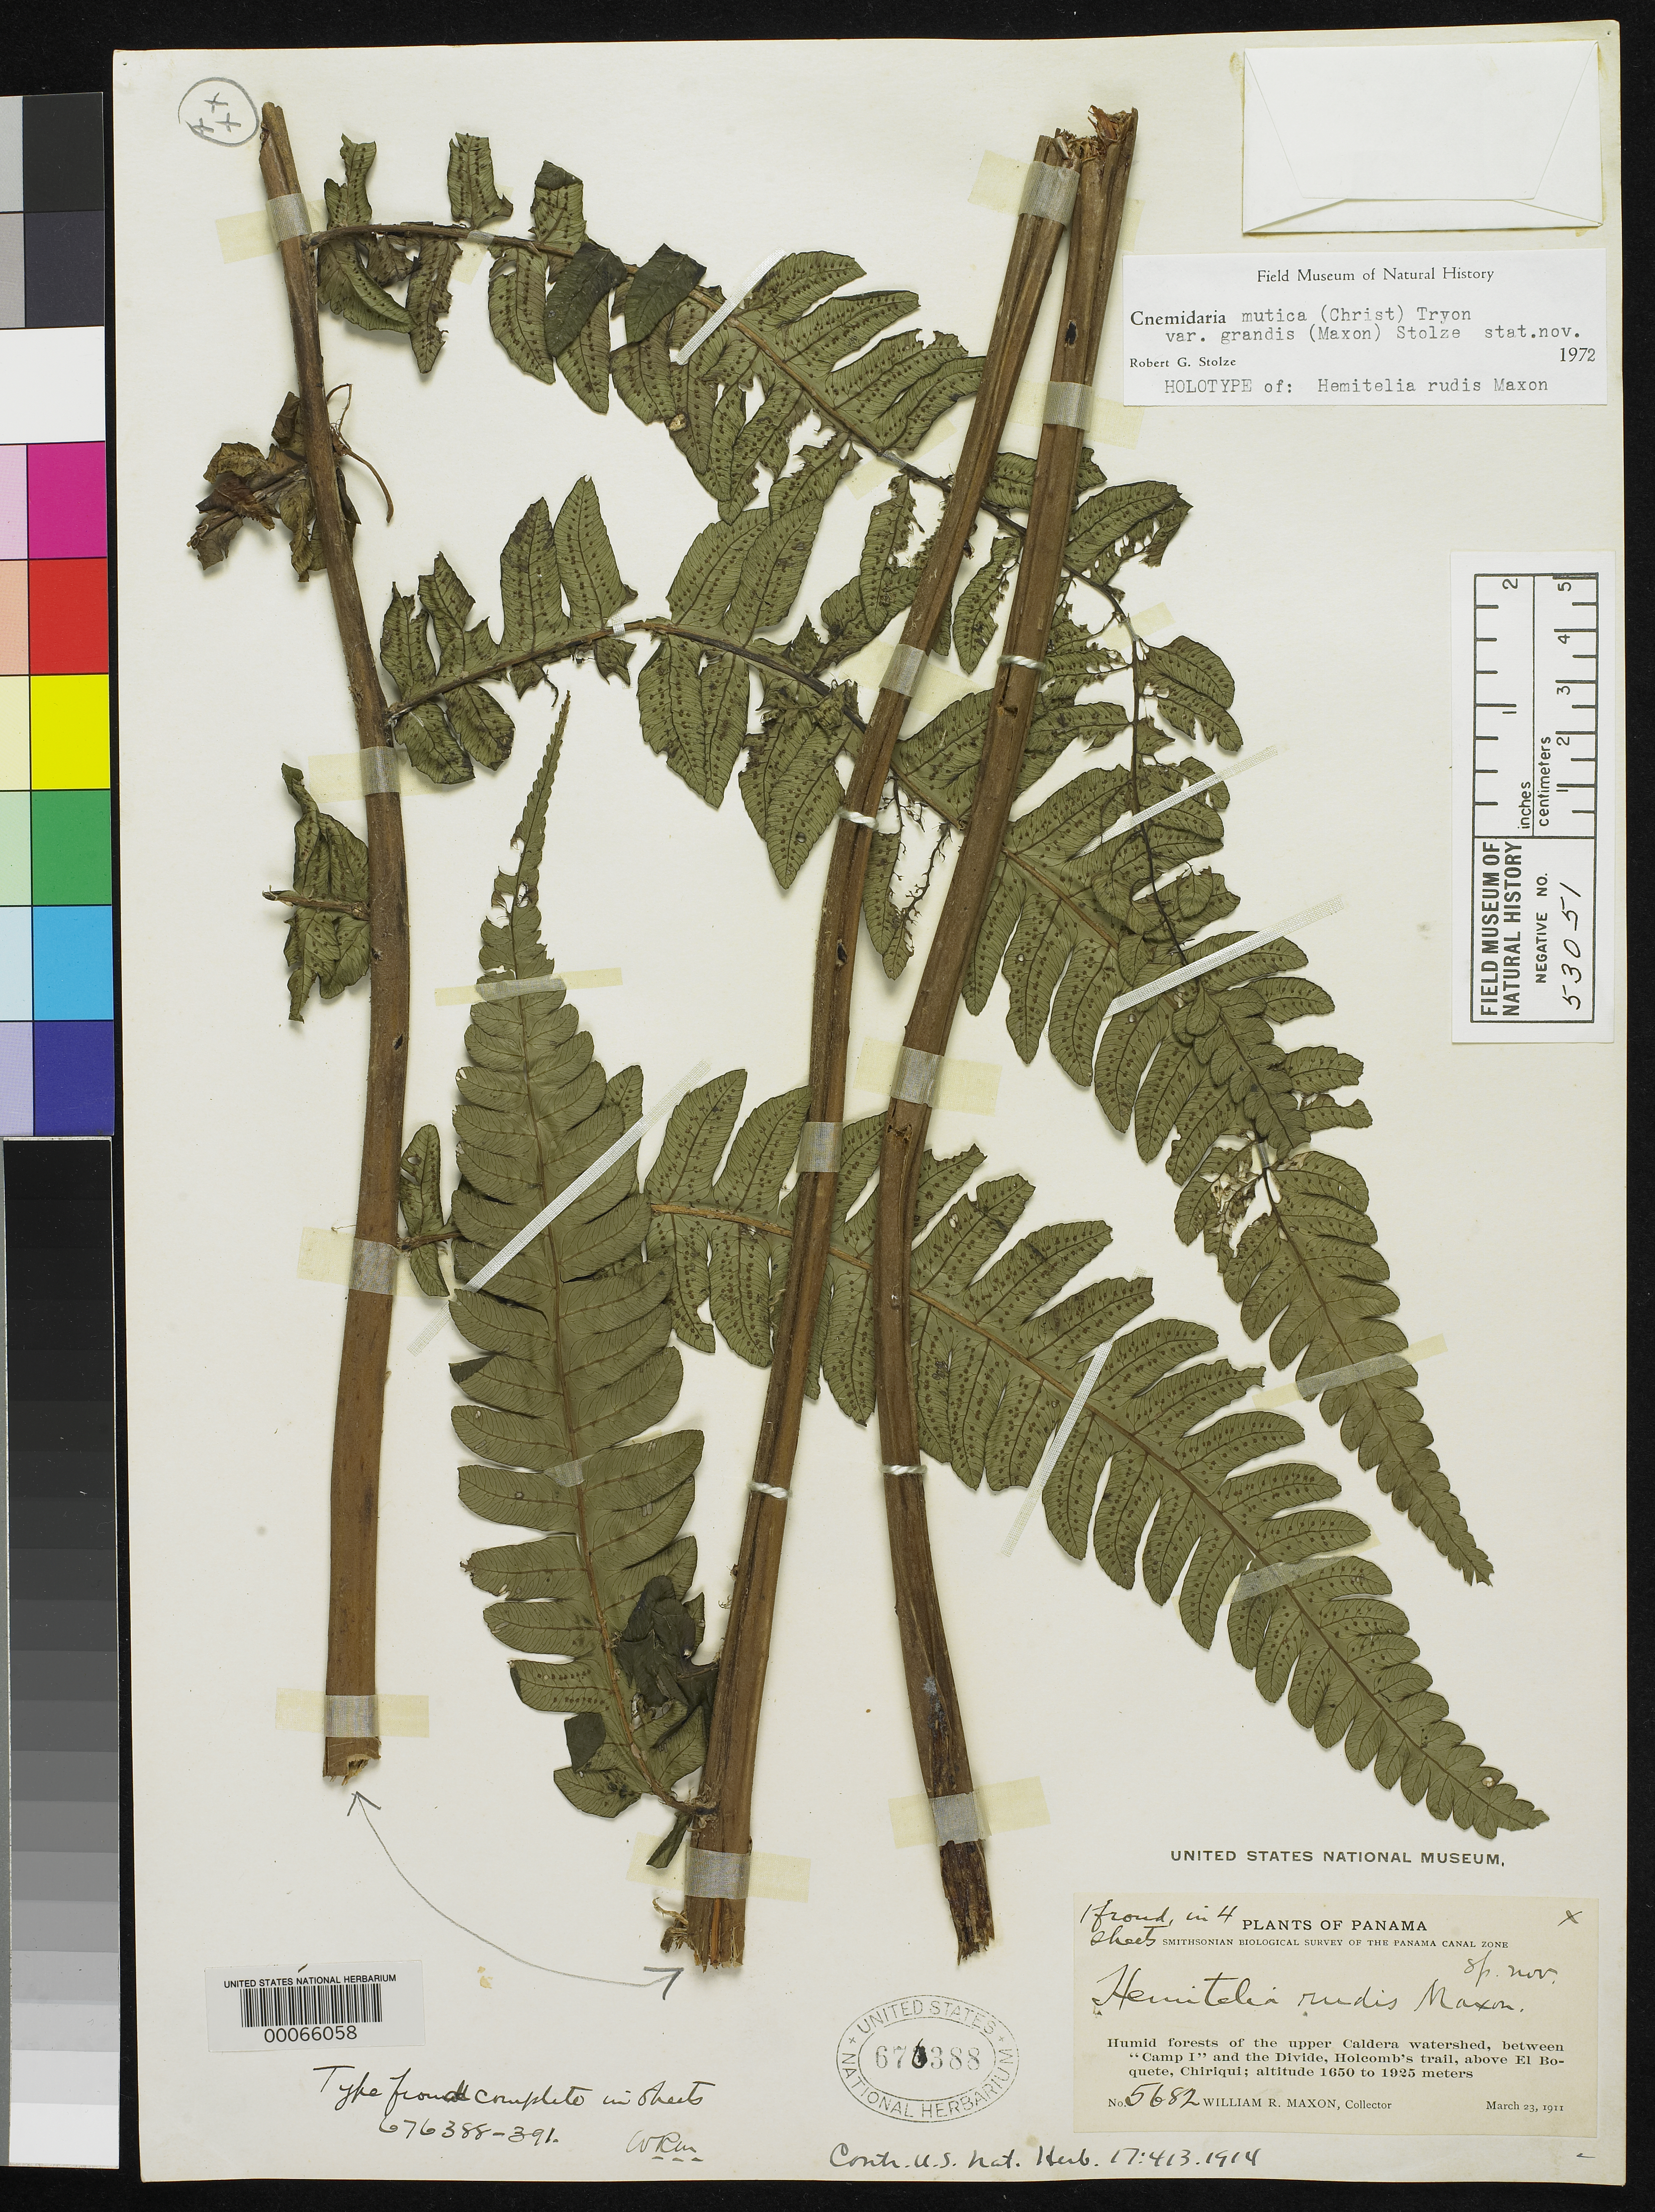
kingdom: Plantae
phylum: Tracheophyta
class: Polypodiopsida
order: Cyatheales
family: Cyatheaceae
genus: Hemitelia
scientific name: Hemitelia rudis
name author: Maxon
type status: Holotype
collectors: W. R. Maxon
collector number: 5682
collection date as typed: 23 Mar 1911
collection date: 1911-03-23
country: Panama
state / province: Chiriquí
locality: Upper Caldera River, between Camp 1 and divide, Holcomb's Trail, above El Boquete.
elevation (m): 1650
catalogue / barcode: US 676388